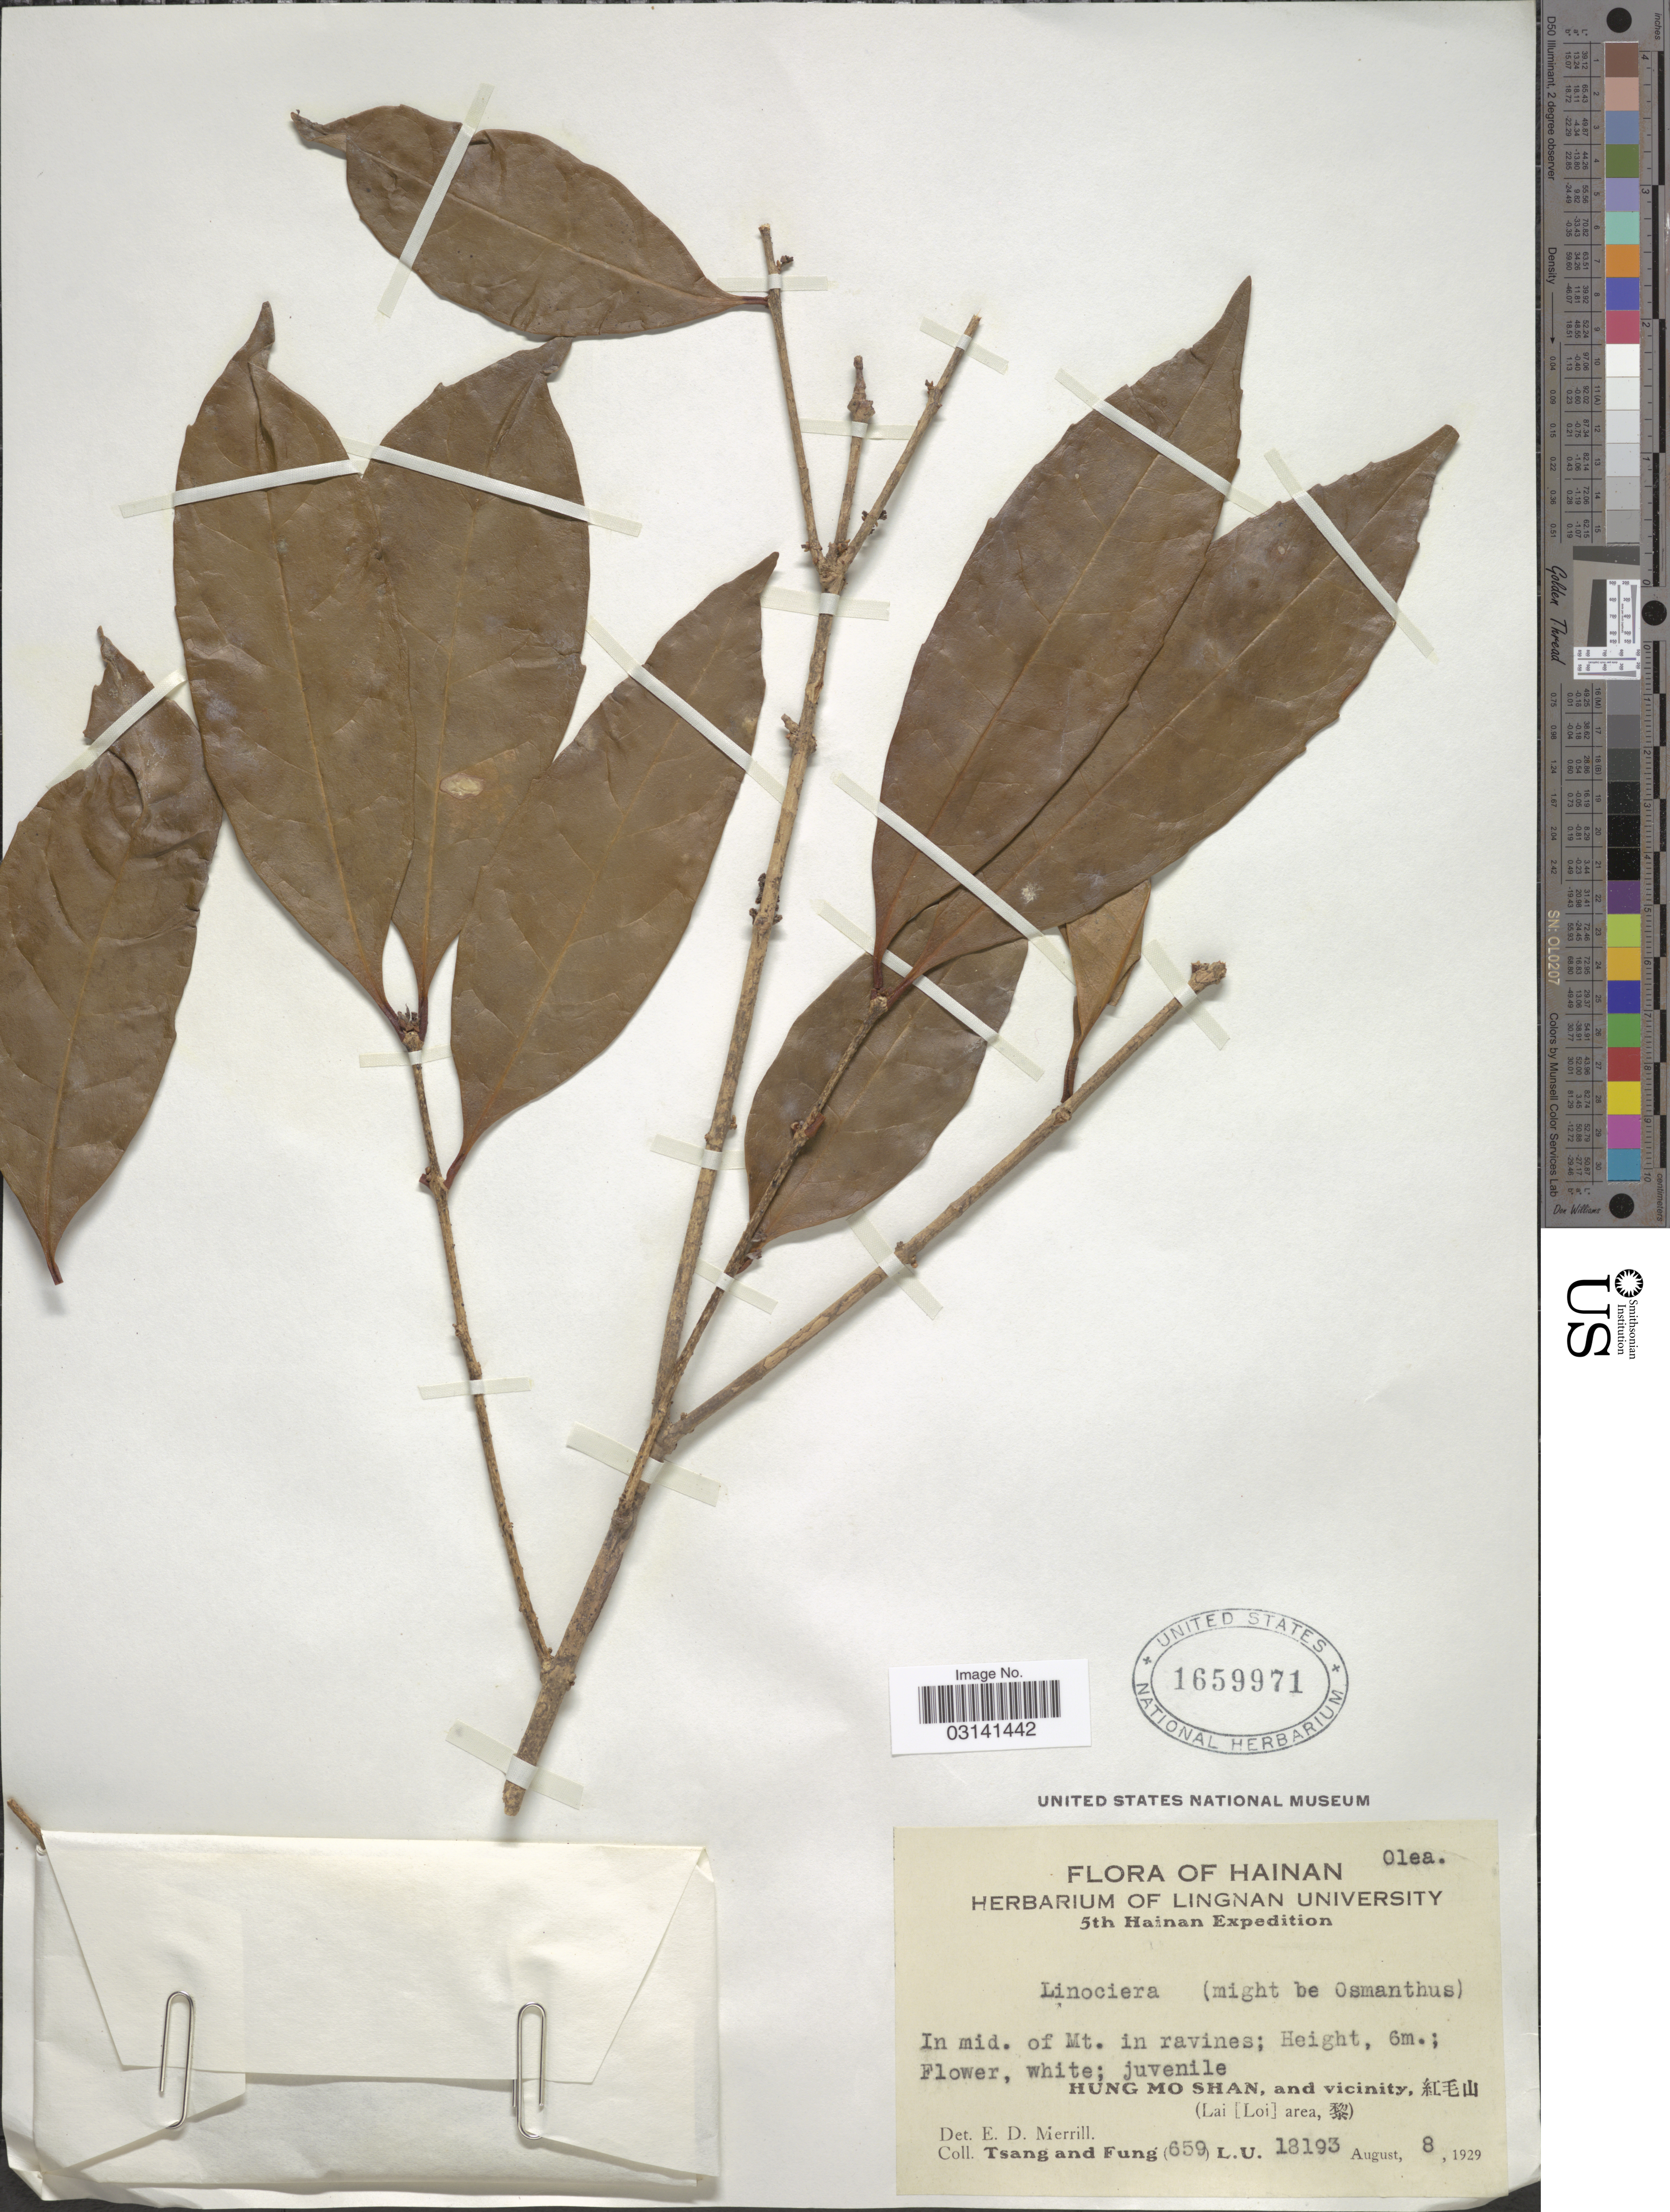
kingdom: Plantae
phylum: Tracheophyta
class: Magnoliopsida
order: Lamiales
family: Oleaceae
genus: Chionanthus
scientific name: Chionanthus sp.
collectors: -- Tsang & Fung, --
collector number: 659 L.U. 18193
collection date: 1929-08-08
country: China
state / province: Hainan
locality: In mid. of Mt. in ravines. Hung Mo Shan, and vicinity, (Lai (Loi) area).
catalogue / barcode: US 1659971